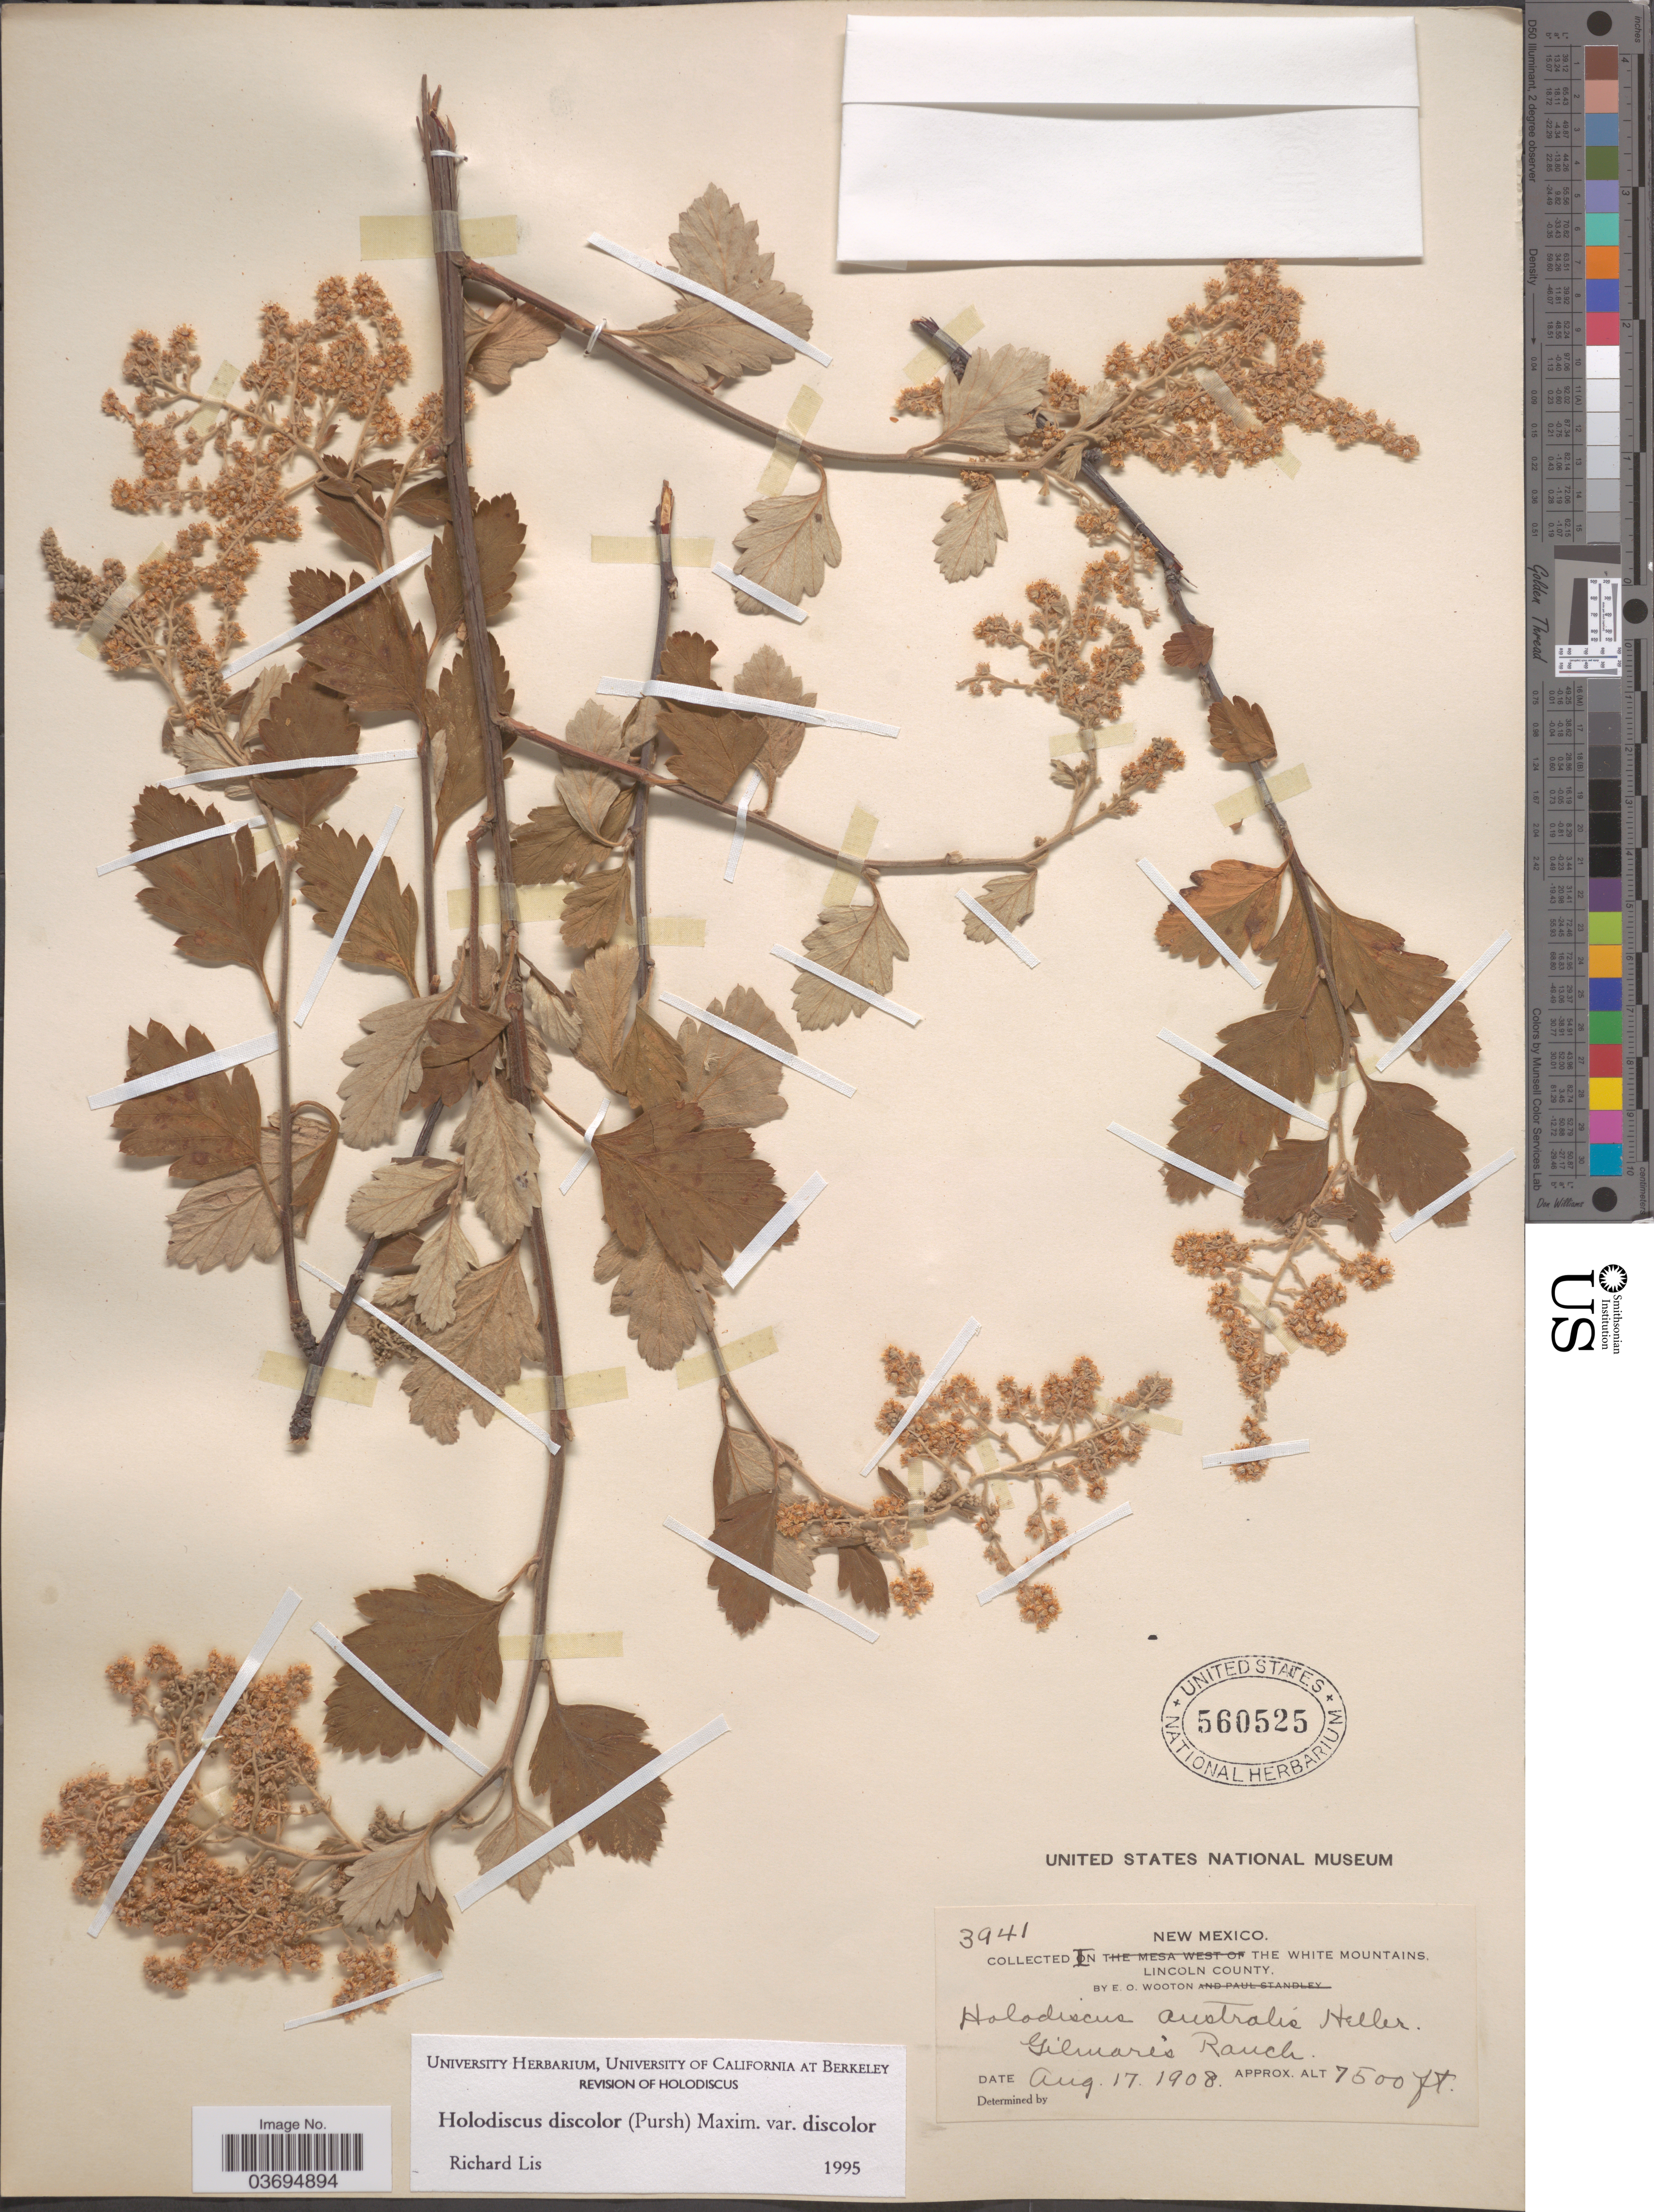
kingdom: Plantae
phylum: Tracheophyta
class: Magnoliopsida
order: Rosales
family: Rosaceae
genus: Holodiscus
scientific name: Holodiscus discolor var. discolor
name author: (Pursh) Maxim.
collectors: E. O. Wooton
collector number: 3941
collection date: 1908-08-17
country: United States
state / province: New Mexico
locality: The White Mountains, Lincoln County. Gilmores Ranch.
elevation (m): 2286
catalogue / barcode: US 560525